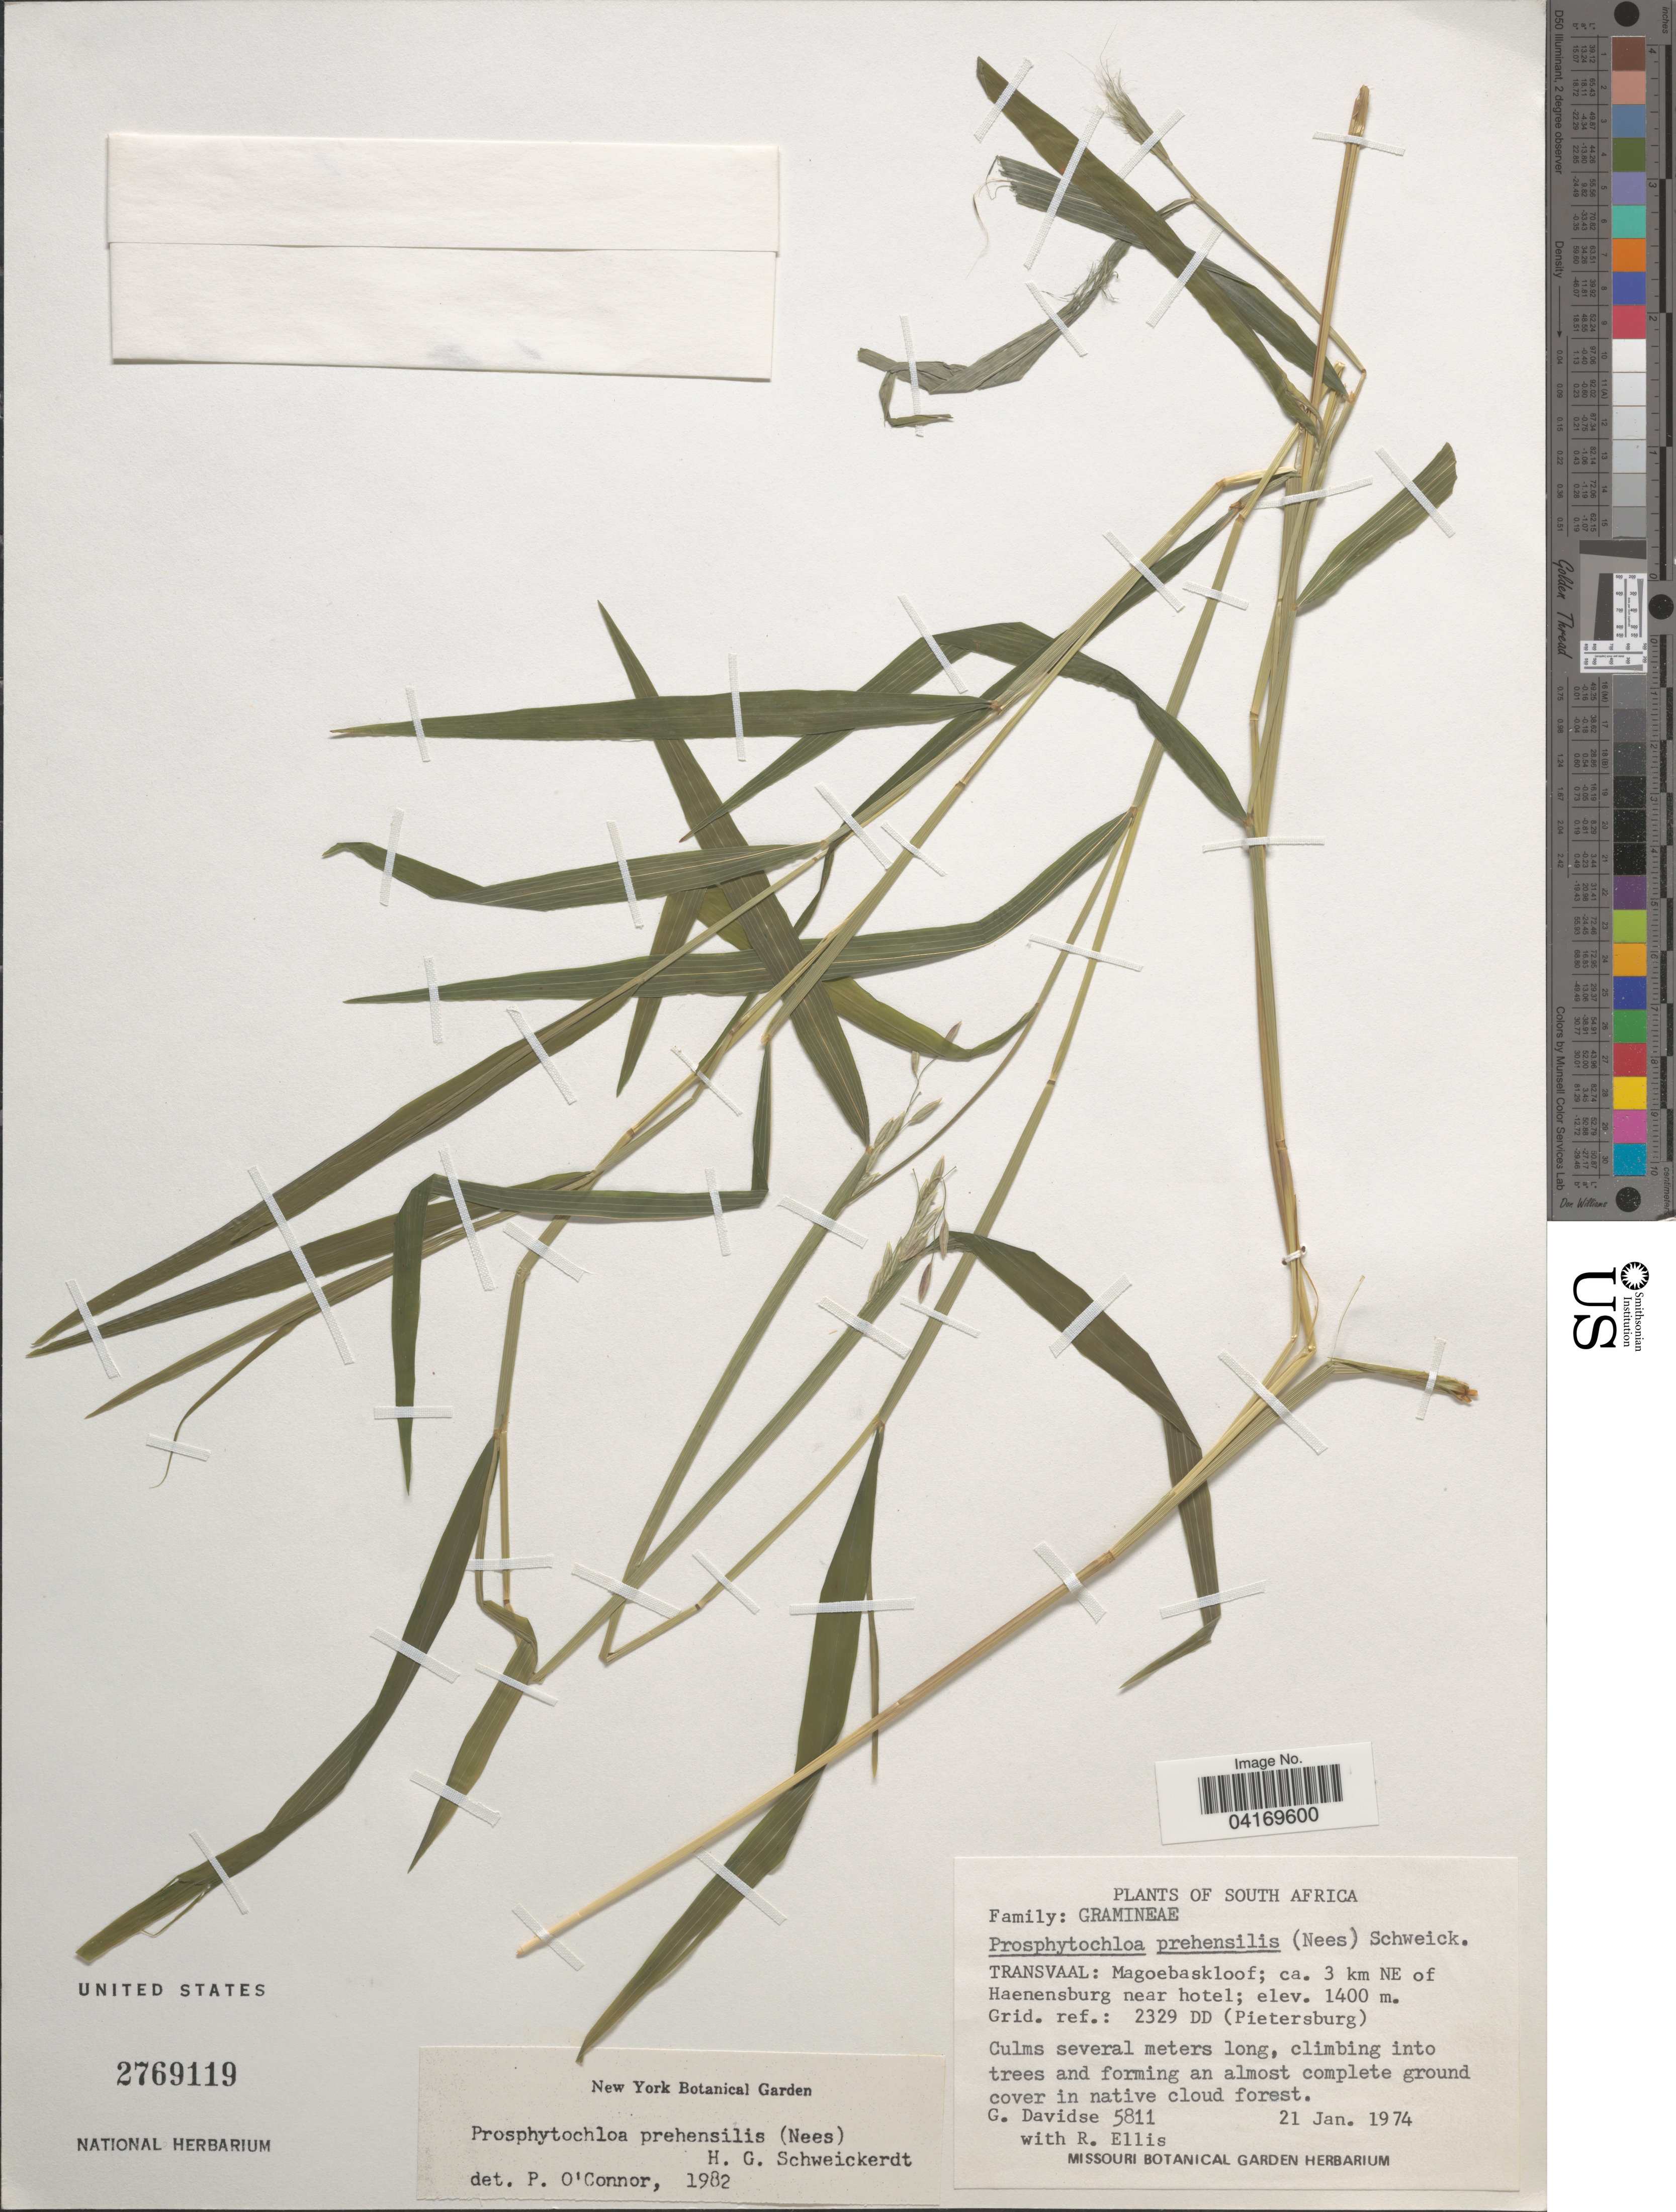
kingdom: Plantae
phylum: Tracheophyta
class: Liliopsida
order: Poales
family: Poaceae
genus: Prosphytochloa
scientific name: Prosphytochloa prehensilis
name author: (Nees) Swallen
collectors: G. Davidse & R. Ellis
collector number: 5811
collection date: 1974-01-21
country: South Africa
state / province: Limpopo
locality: Transvaal: Magoebaskloof; ca. 3 km NE of Haenenburg near hotel. Grid. ref.: 2329 DD (Pietersburg).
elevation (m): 1400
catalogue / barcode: US 2769119